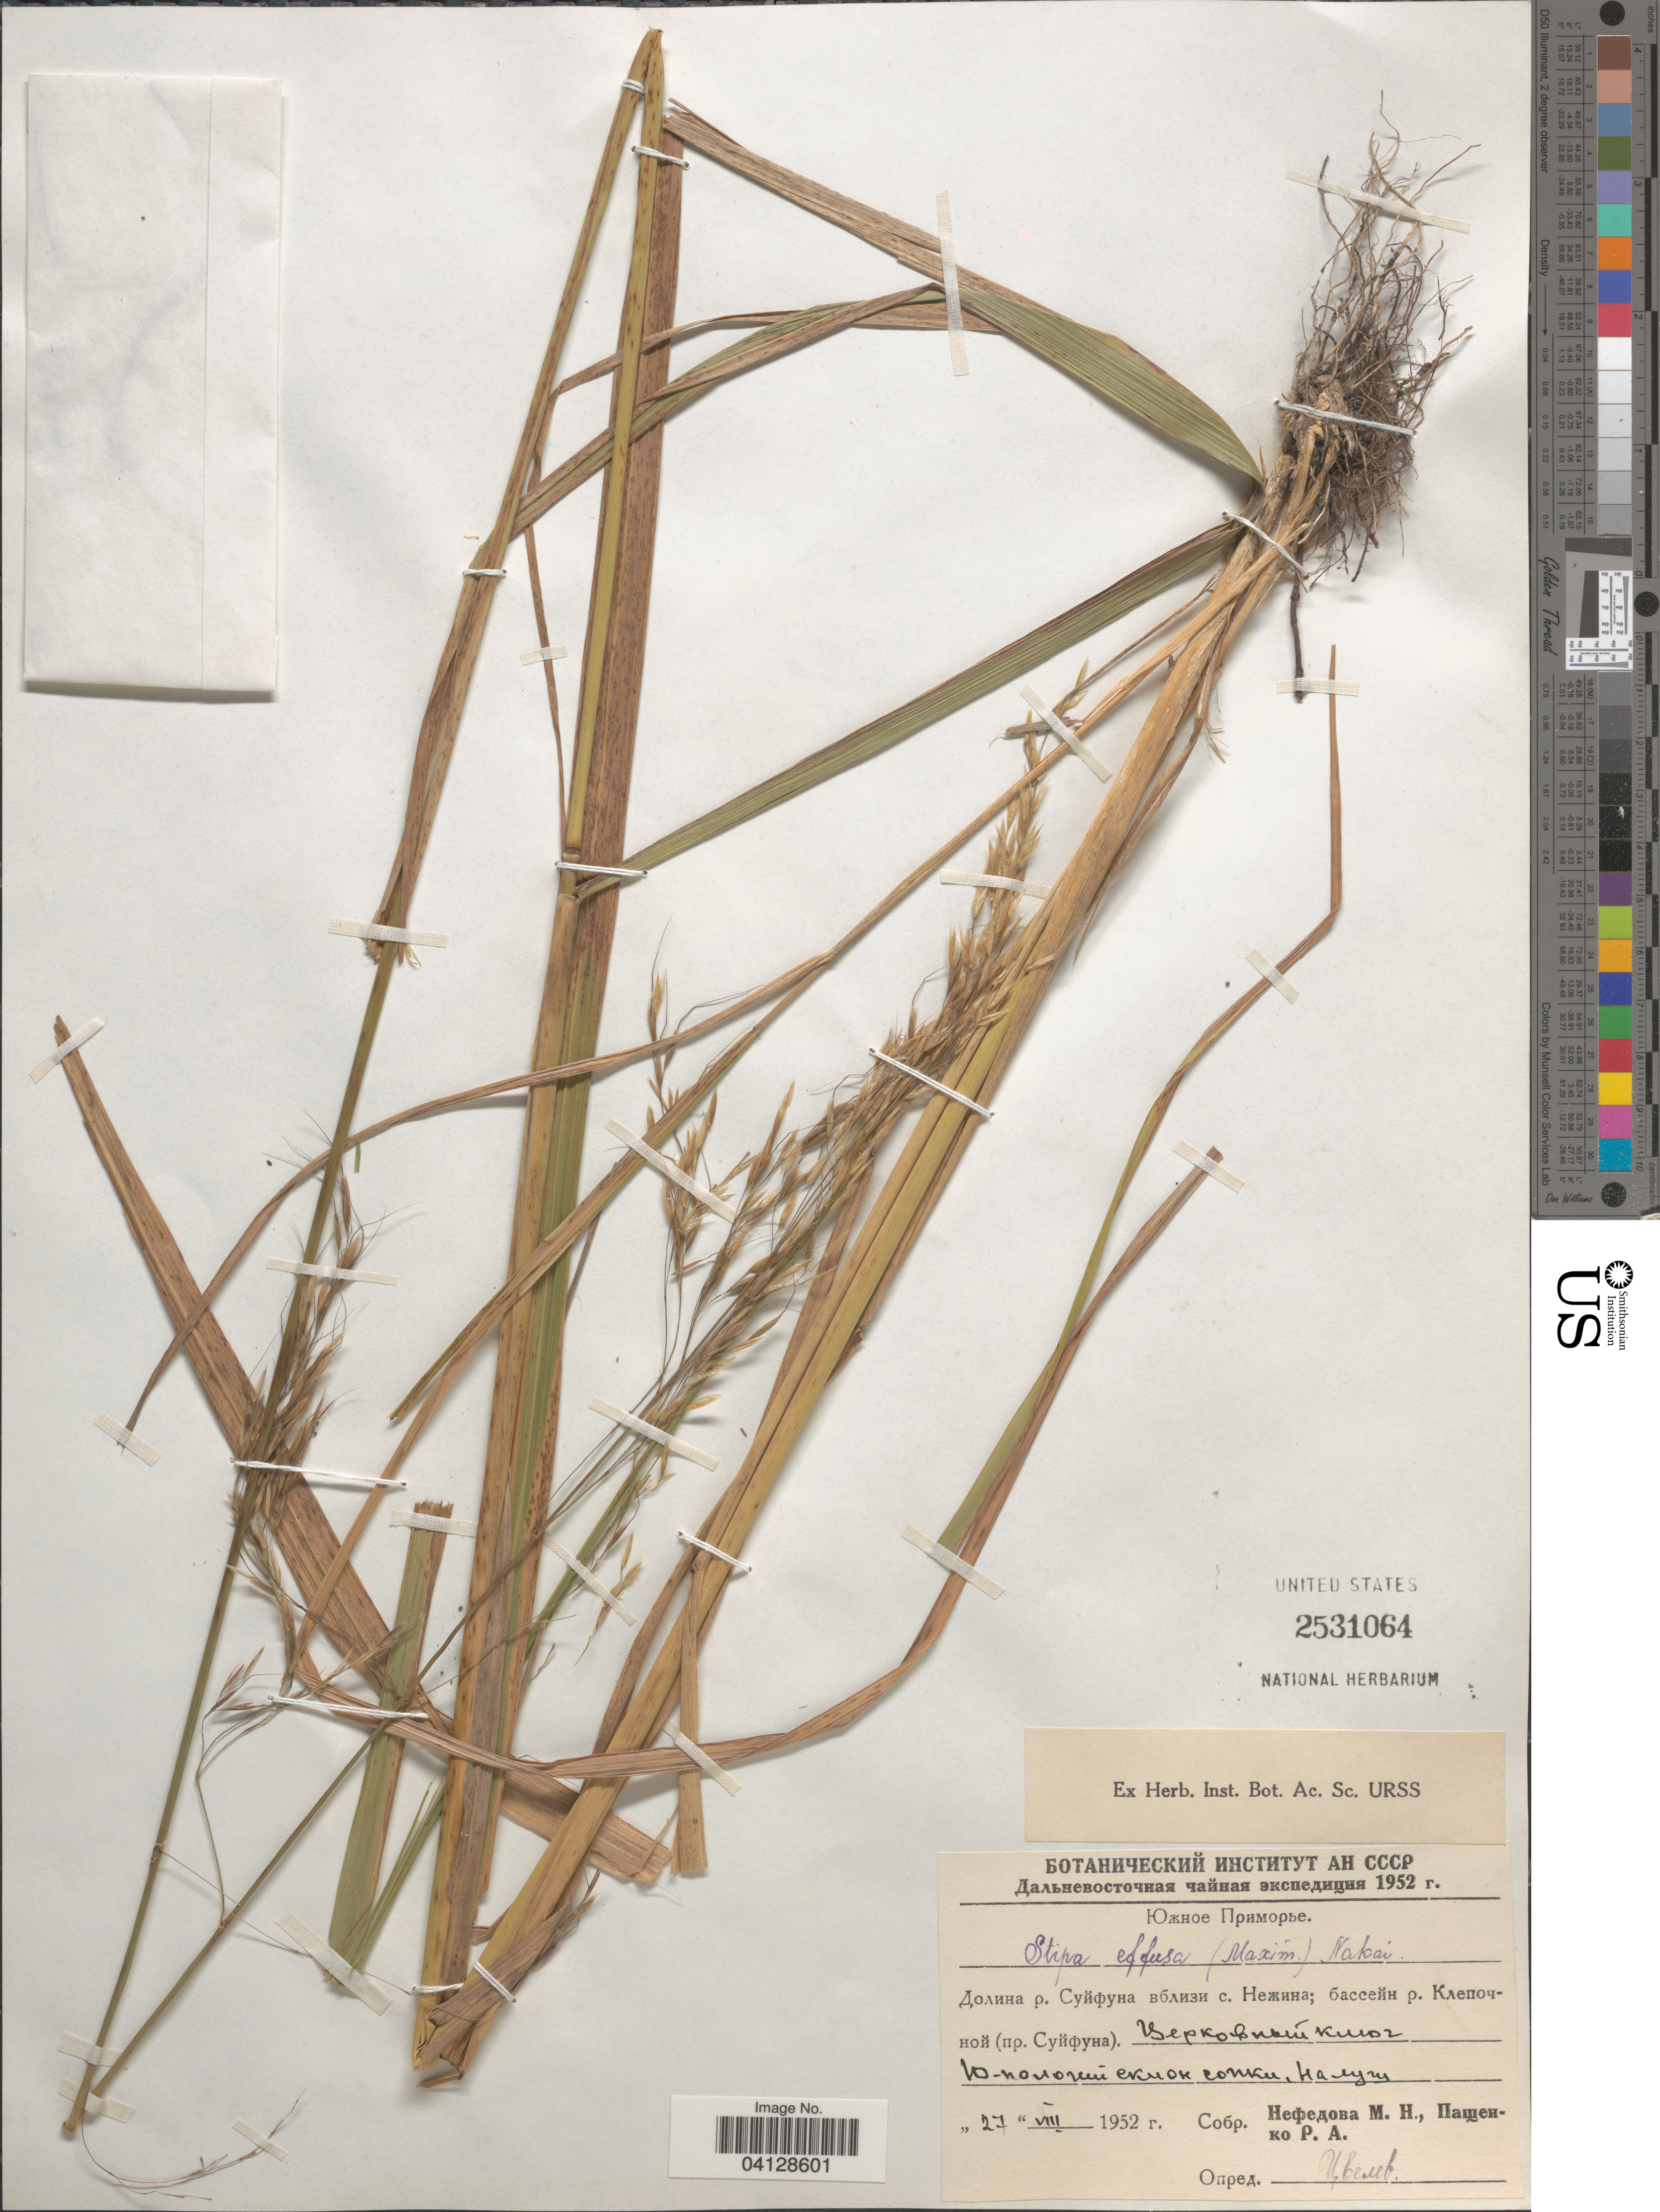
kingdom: Plantae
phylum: Tracheophyta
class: Liliopsida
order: Poales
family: Poaceae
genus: Stipa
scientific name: Stipa effusa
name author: Hughes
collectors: M. Nefedova & R. Pashchenko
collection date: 1952-08-27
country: Russian Federation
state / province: Primorsky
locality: Valley of River Suifun near village Nezhino, basin of river Klepochnaya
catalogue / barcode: US 2531064